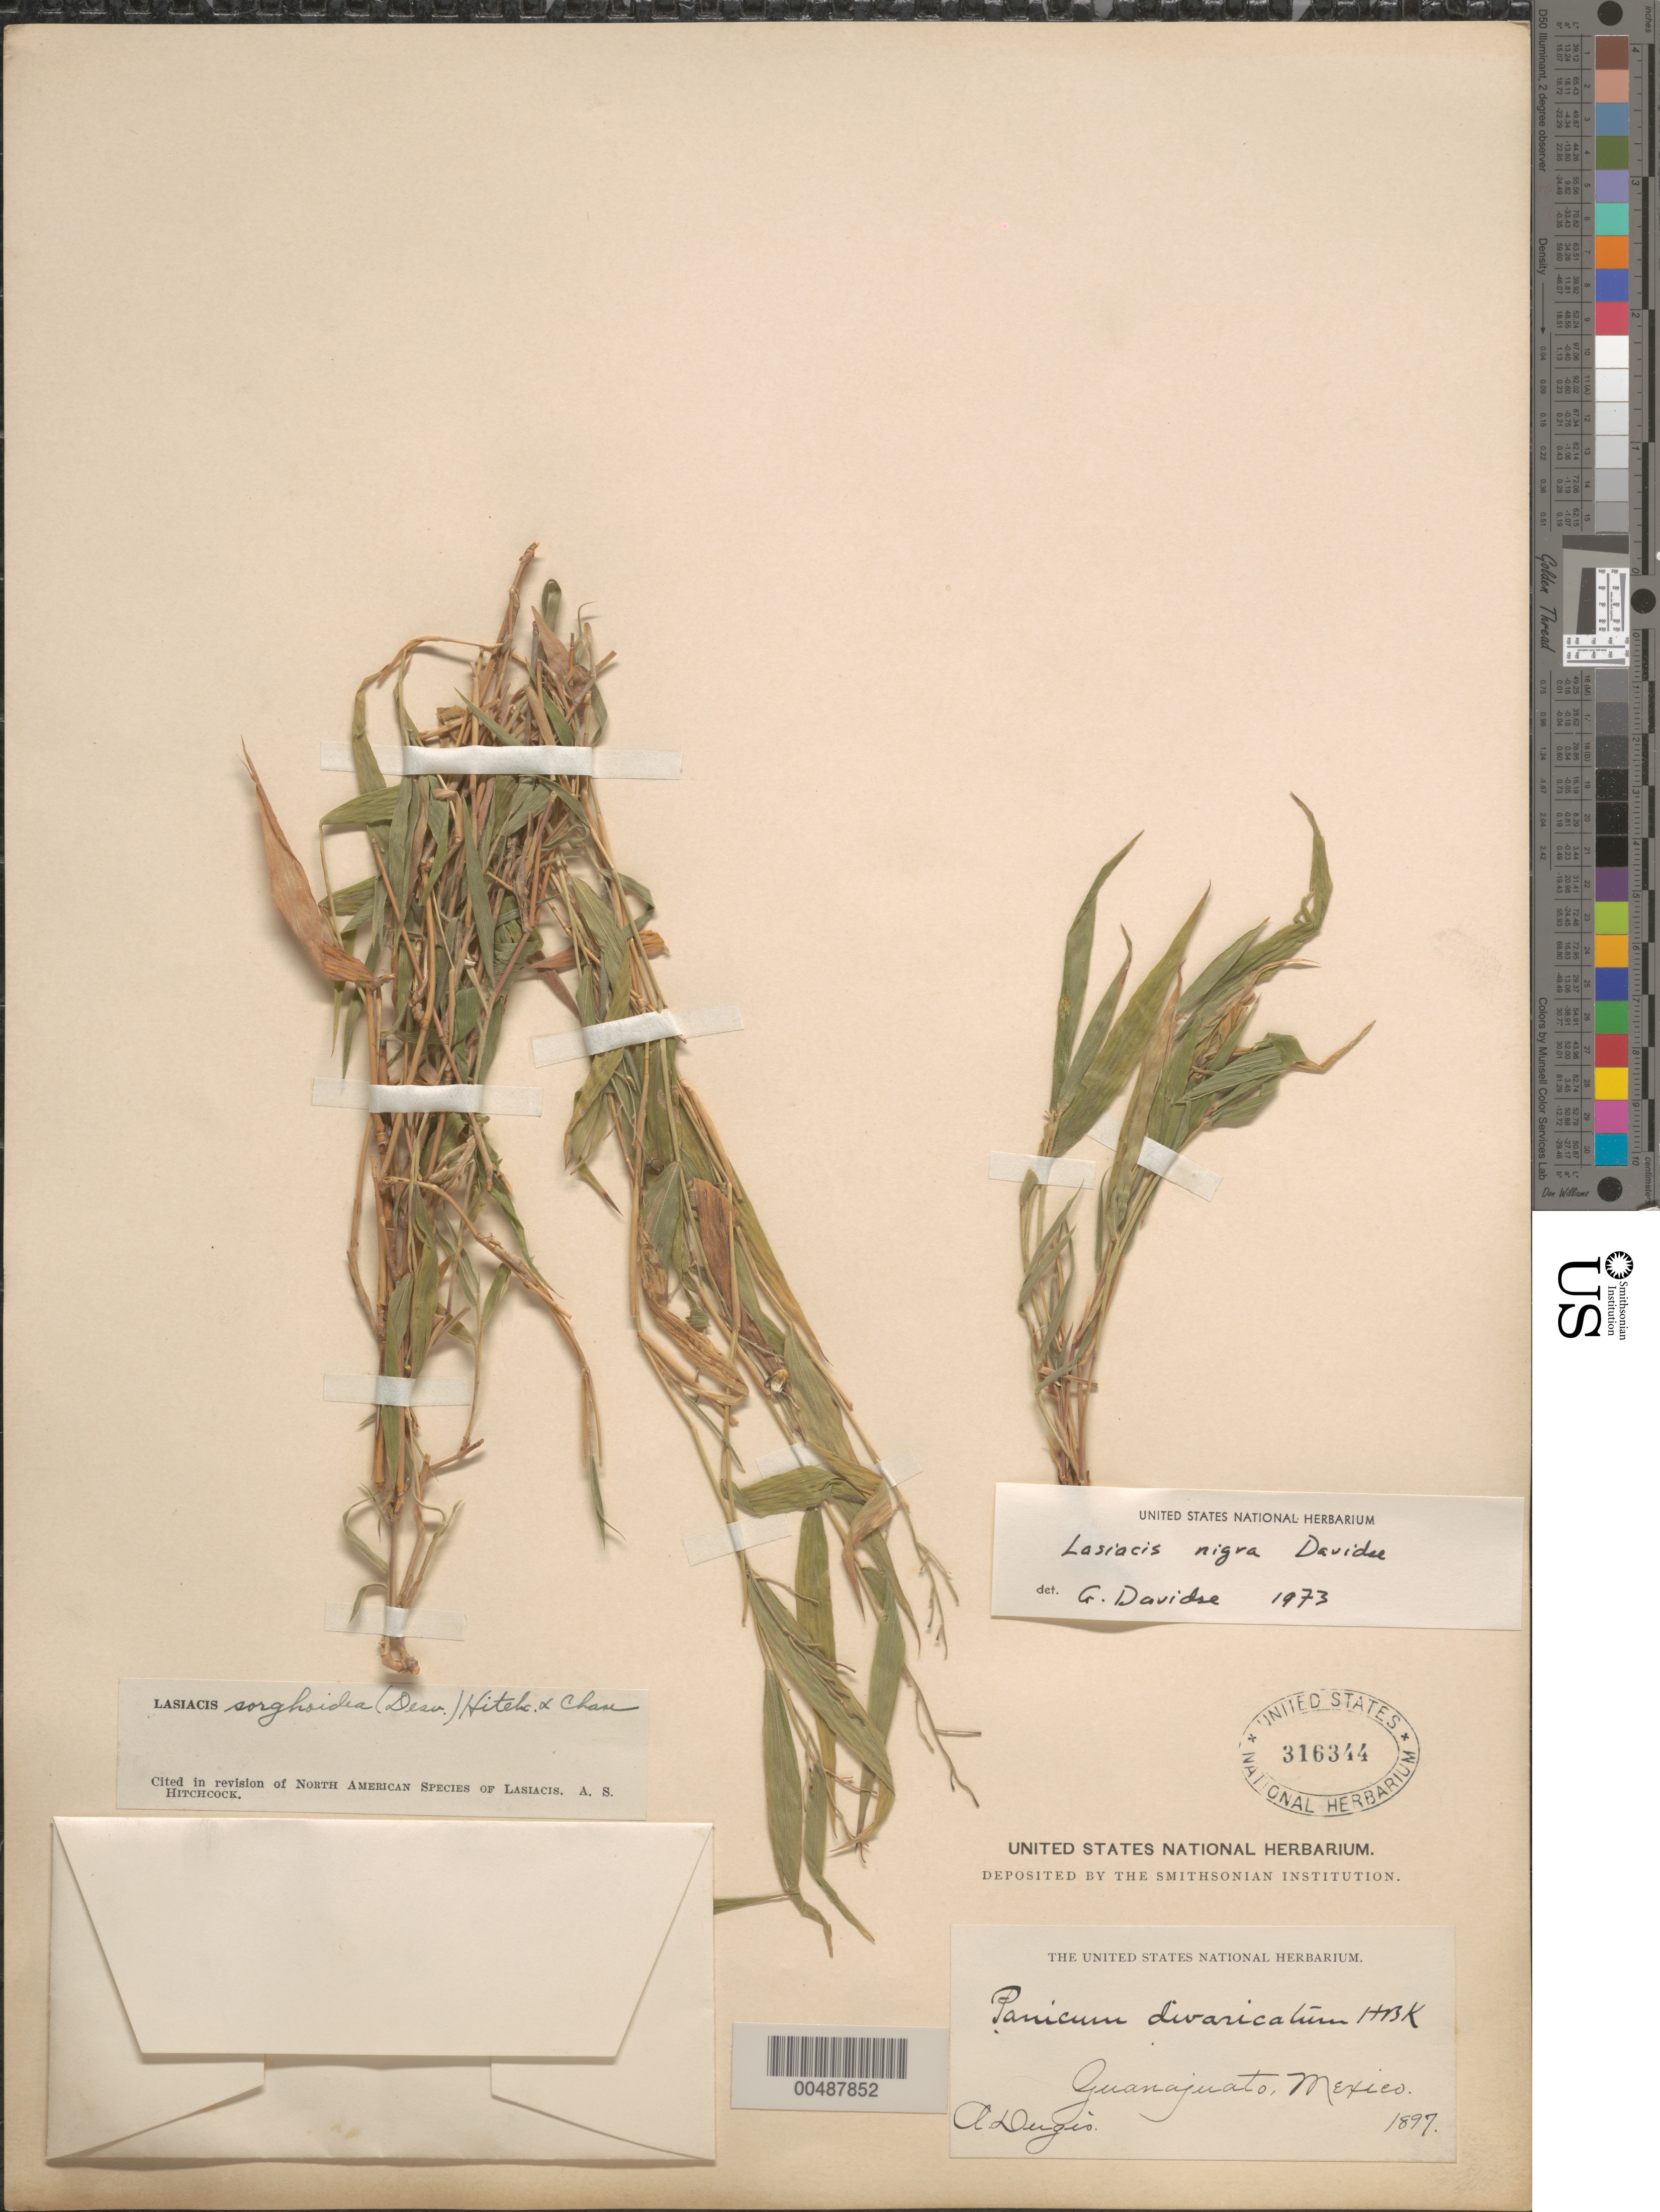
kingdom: Plantae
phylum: Tracheophyta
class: Liliopsida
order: Poales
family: Poaceae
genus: Lasiacis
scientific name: Lasiacis maxonii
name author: Swallen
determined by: Davidse, Gerrit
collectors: A. DugŠs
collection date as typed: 1897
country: Mexico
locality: Guanajuato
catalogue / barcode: US 316344